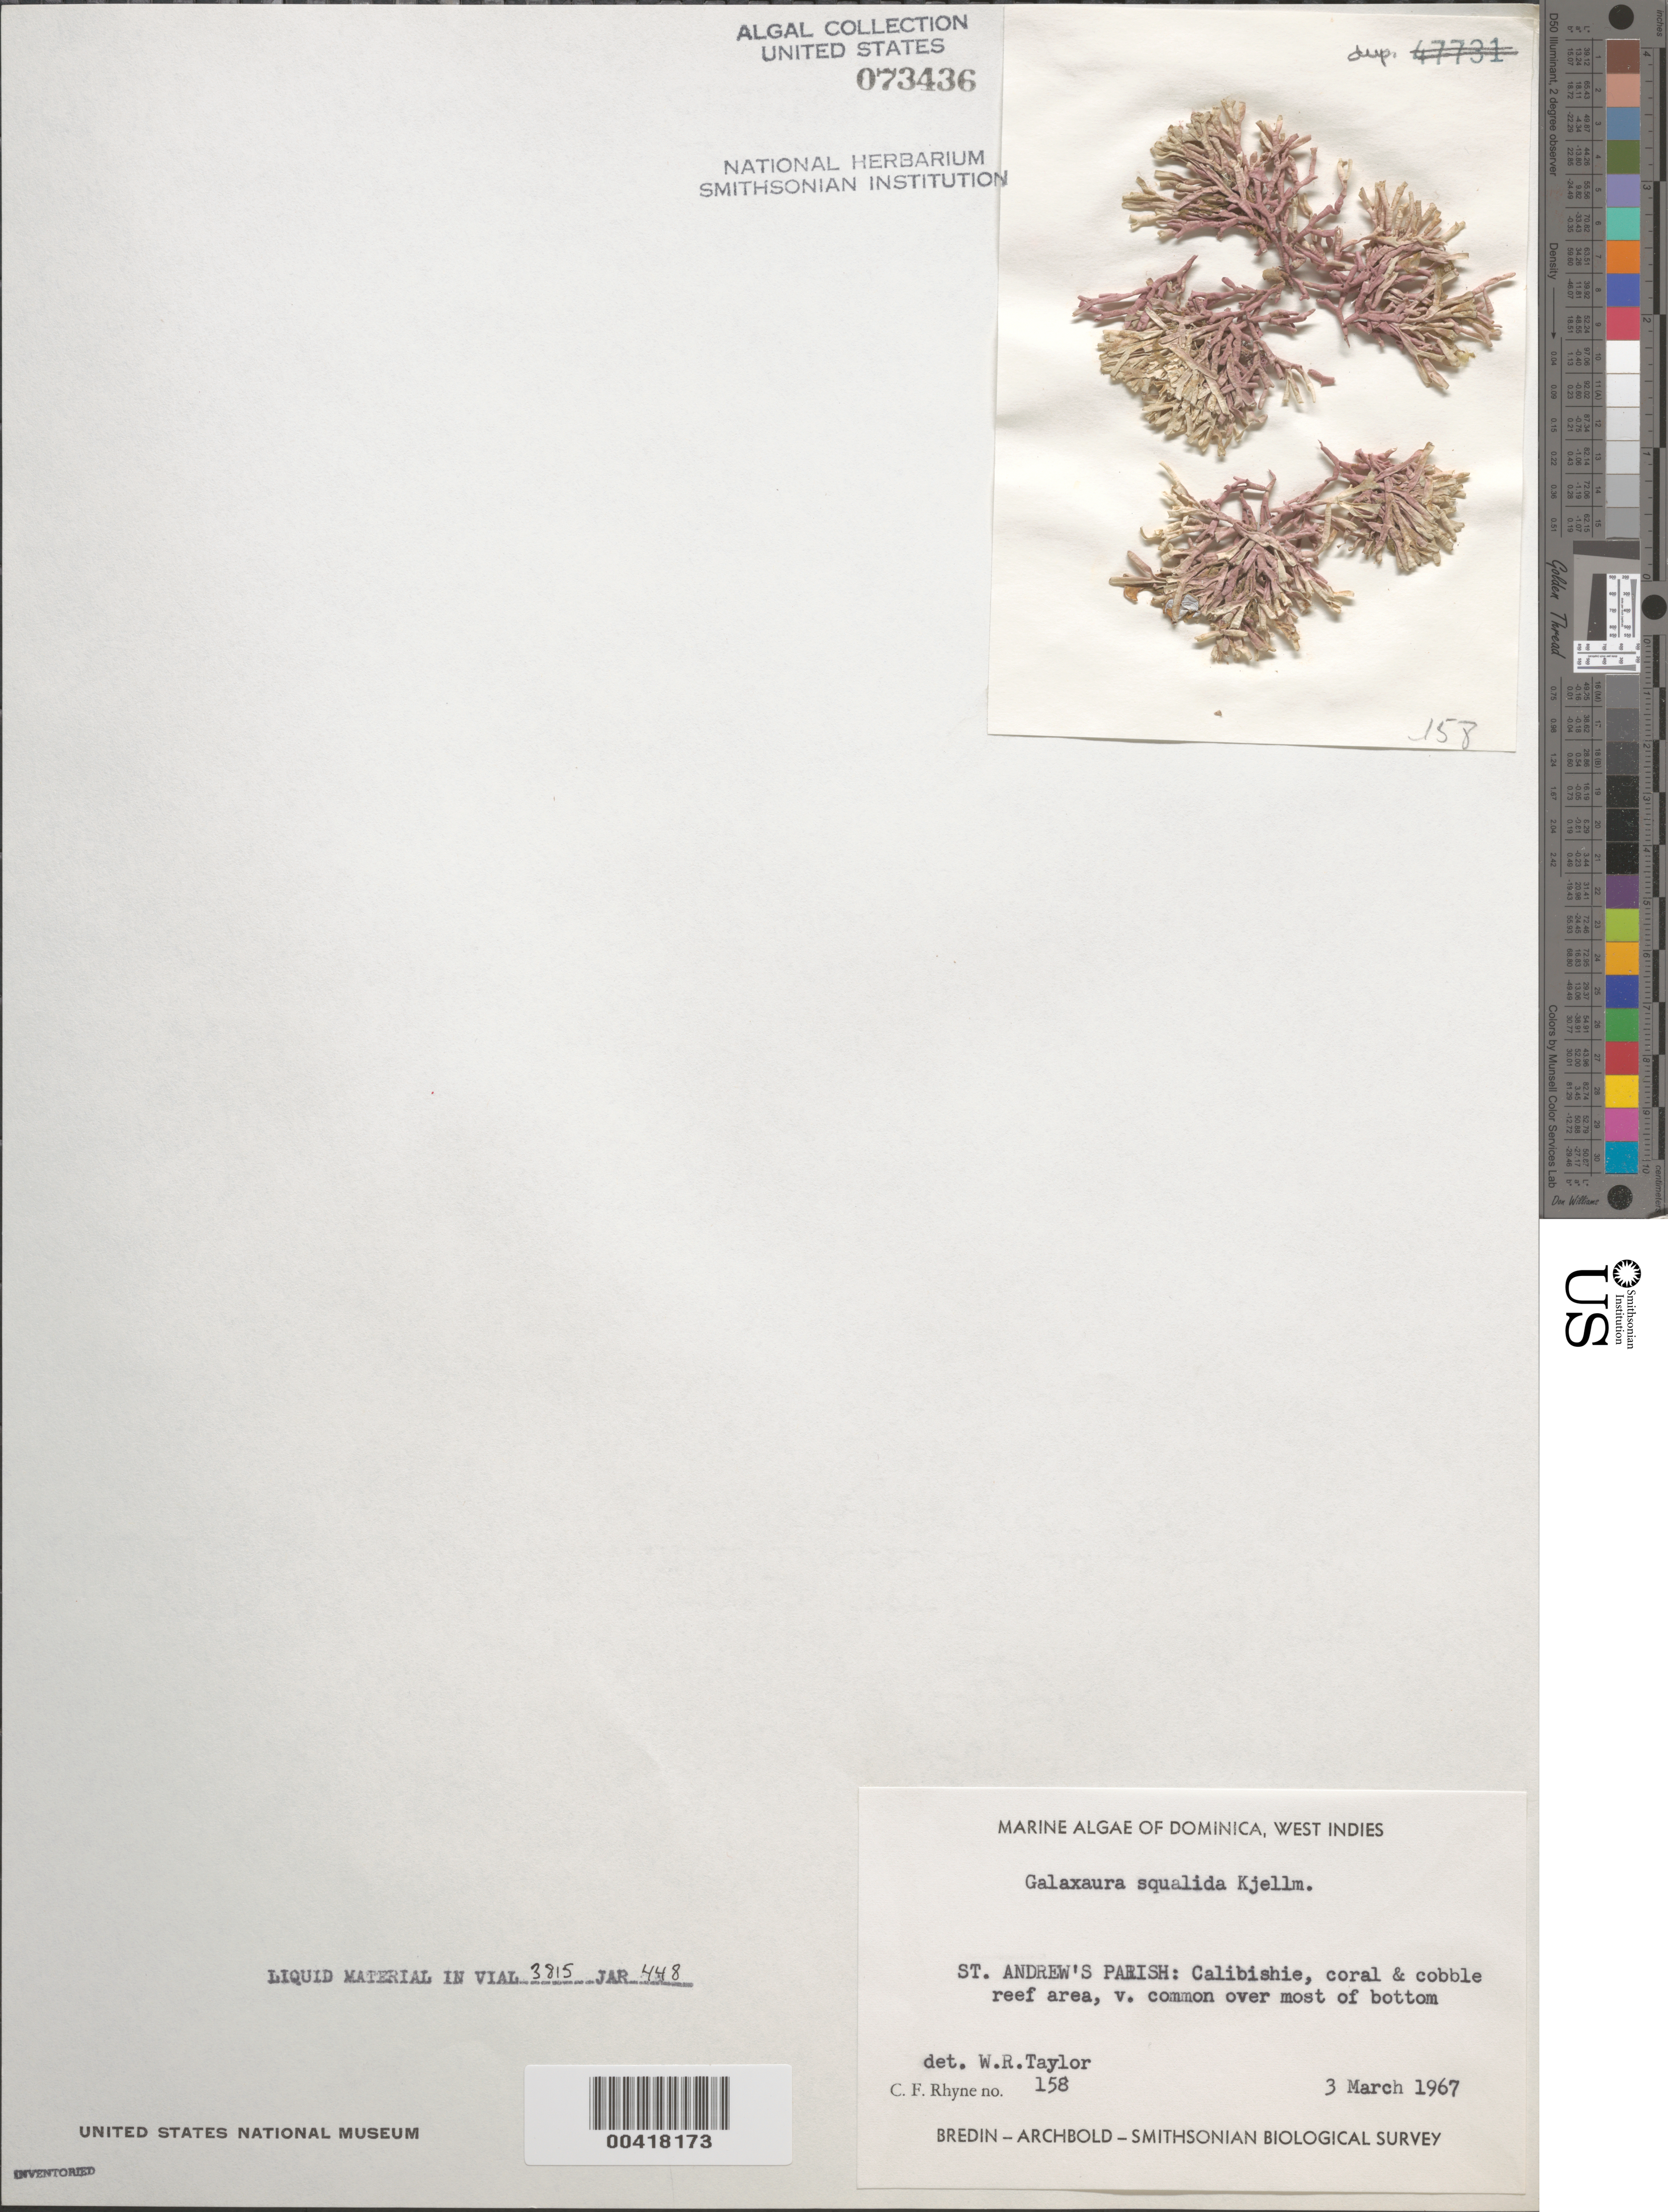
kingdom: Plantae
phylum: Rhodophyta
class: Florideophyceae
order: Nemaliales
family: Galaxauraceae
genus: Galaxaura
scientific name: Galaxaura rugosa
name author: (Ellis & Sol.) J.V.Lamouroux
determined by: Algae name updating Project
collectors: C. Rhyne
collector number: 158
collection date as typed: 03 Mar 1967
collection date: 1967-03-03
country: Dominica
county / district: St. Andrew's Parish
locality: Calibishie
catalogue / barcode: US 73436